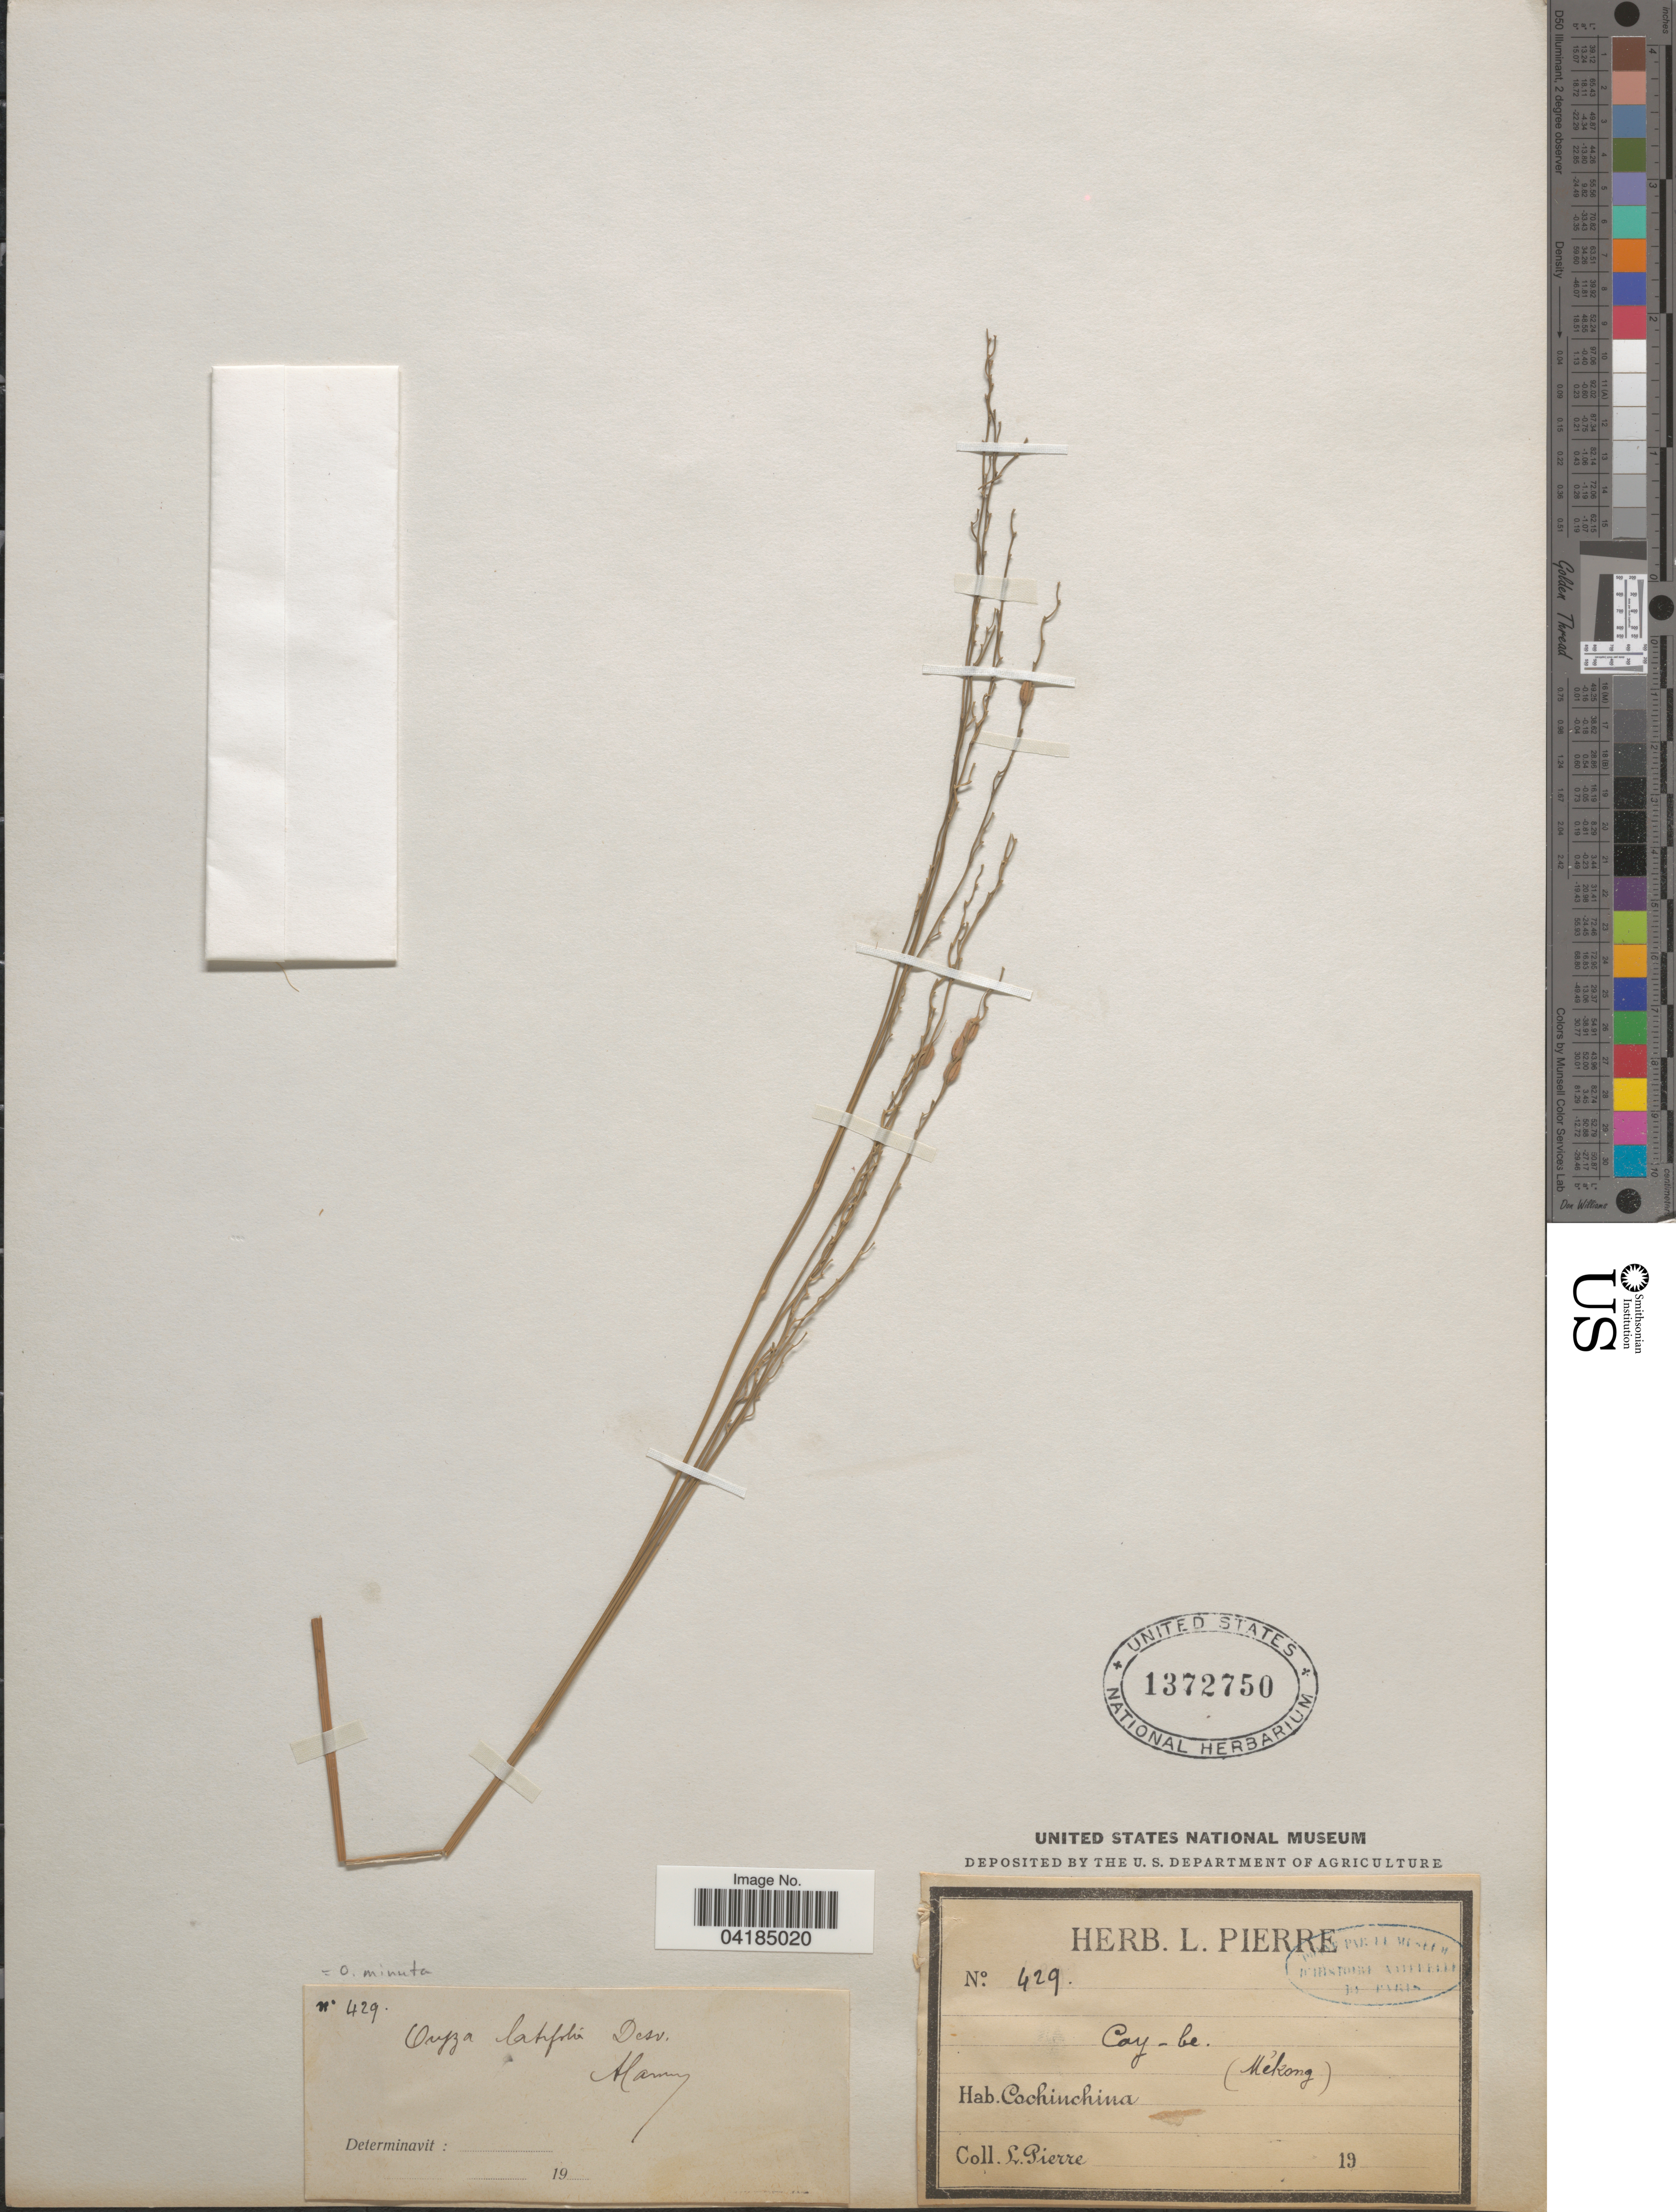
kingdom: Plantae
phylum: Tracheophyta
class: Liliopsida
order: Poales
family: Poaceae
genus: Oryza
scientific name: Oryza latifolia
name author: Desv.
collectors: L. Pierre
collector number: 429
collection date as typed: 19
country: Vietnam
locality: Cay-be. (Mekong). Cochinchina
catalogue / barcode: US 1372750